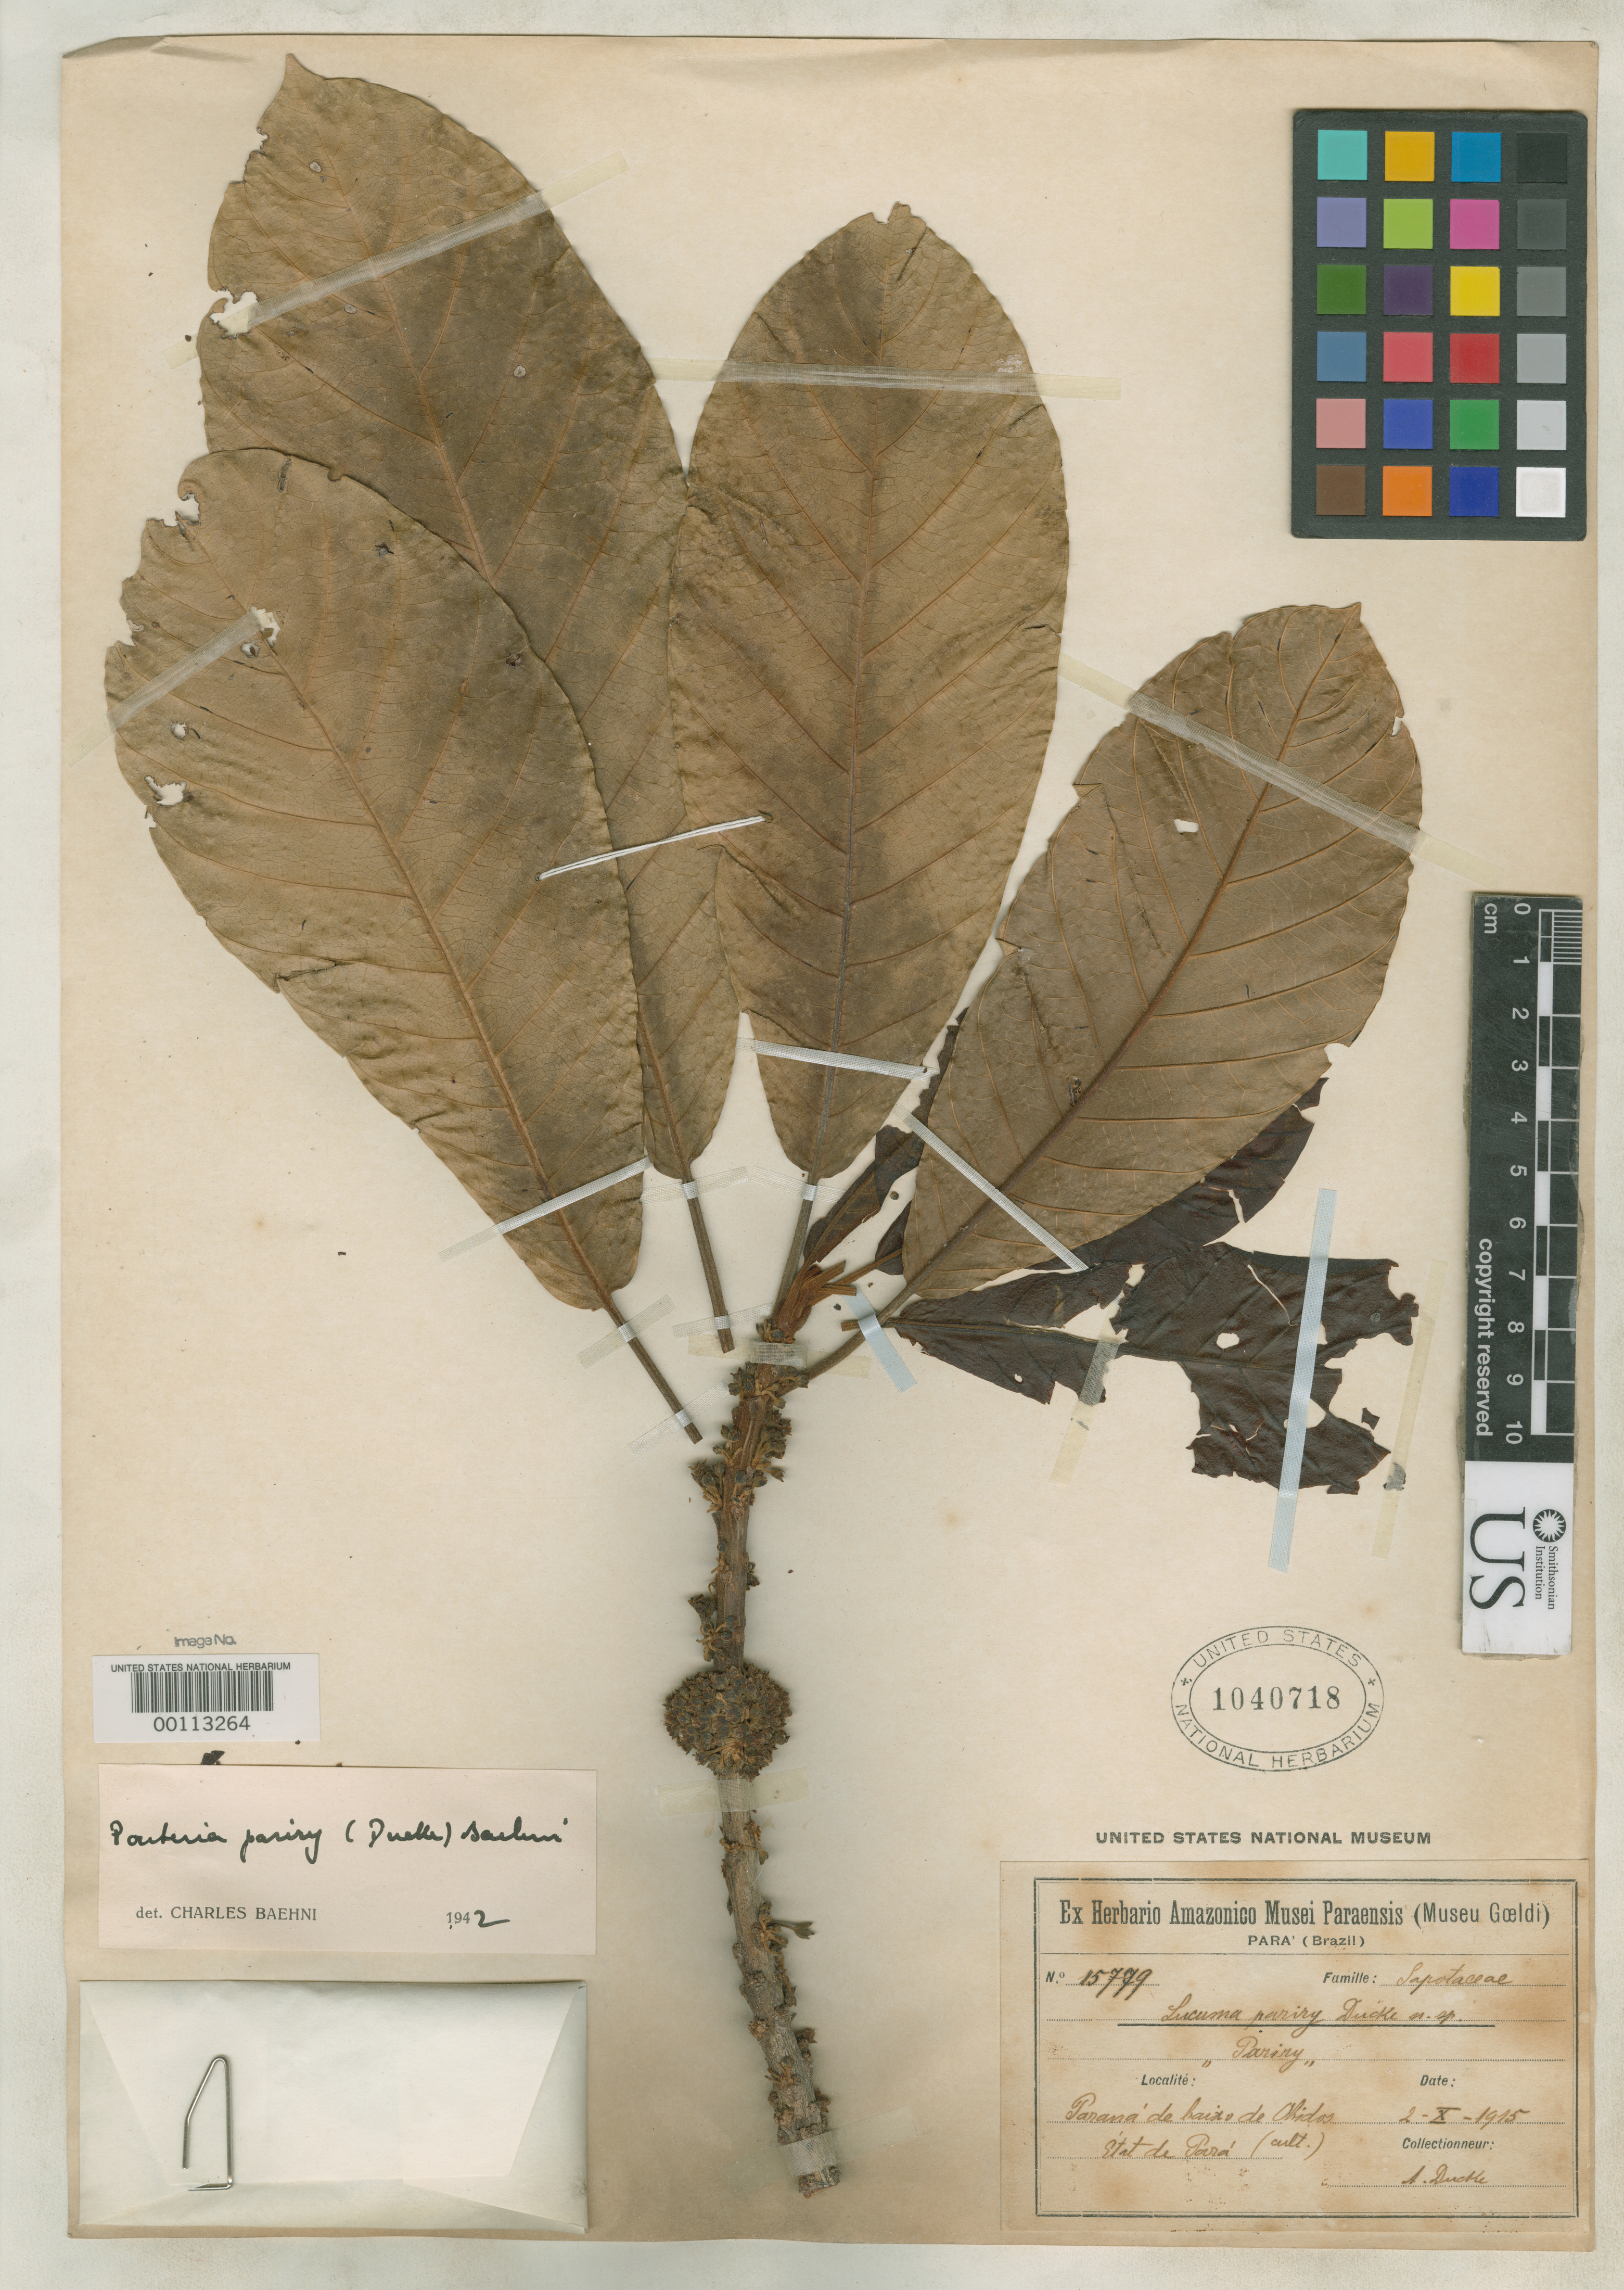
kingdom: Plantae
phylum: Tracheophyta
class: Magnoliopsida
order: Ericales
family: Sapotaceae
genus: Lucuma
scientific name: Lucuma pariry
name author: Ducke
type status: Isosyntype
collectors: A. Ducke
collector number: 15779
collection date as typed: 02 Oct 1915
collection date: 1915-10-02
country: Brazil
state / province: Pará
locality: Obidos.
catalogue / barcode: US 1040718